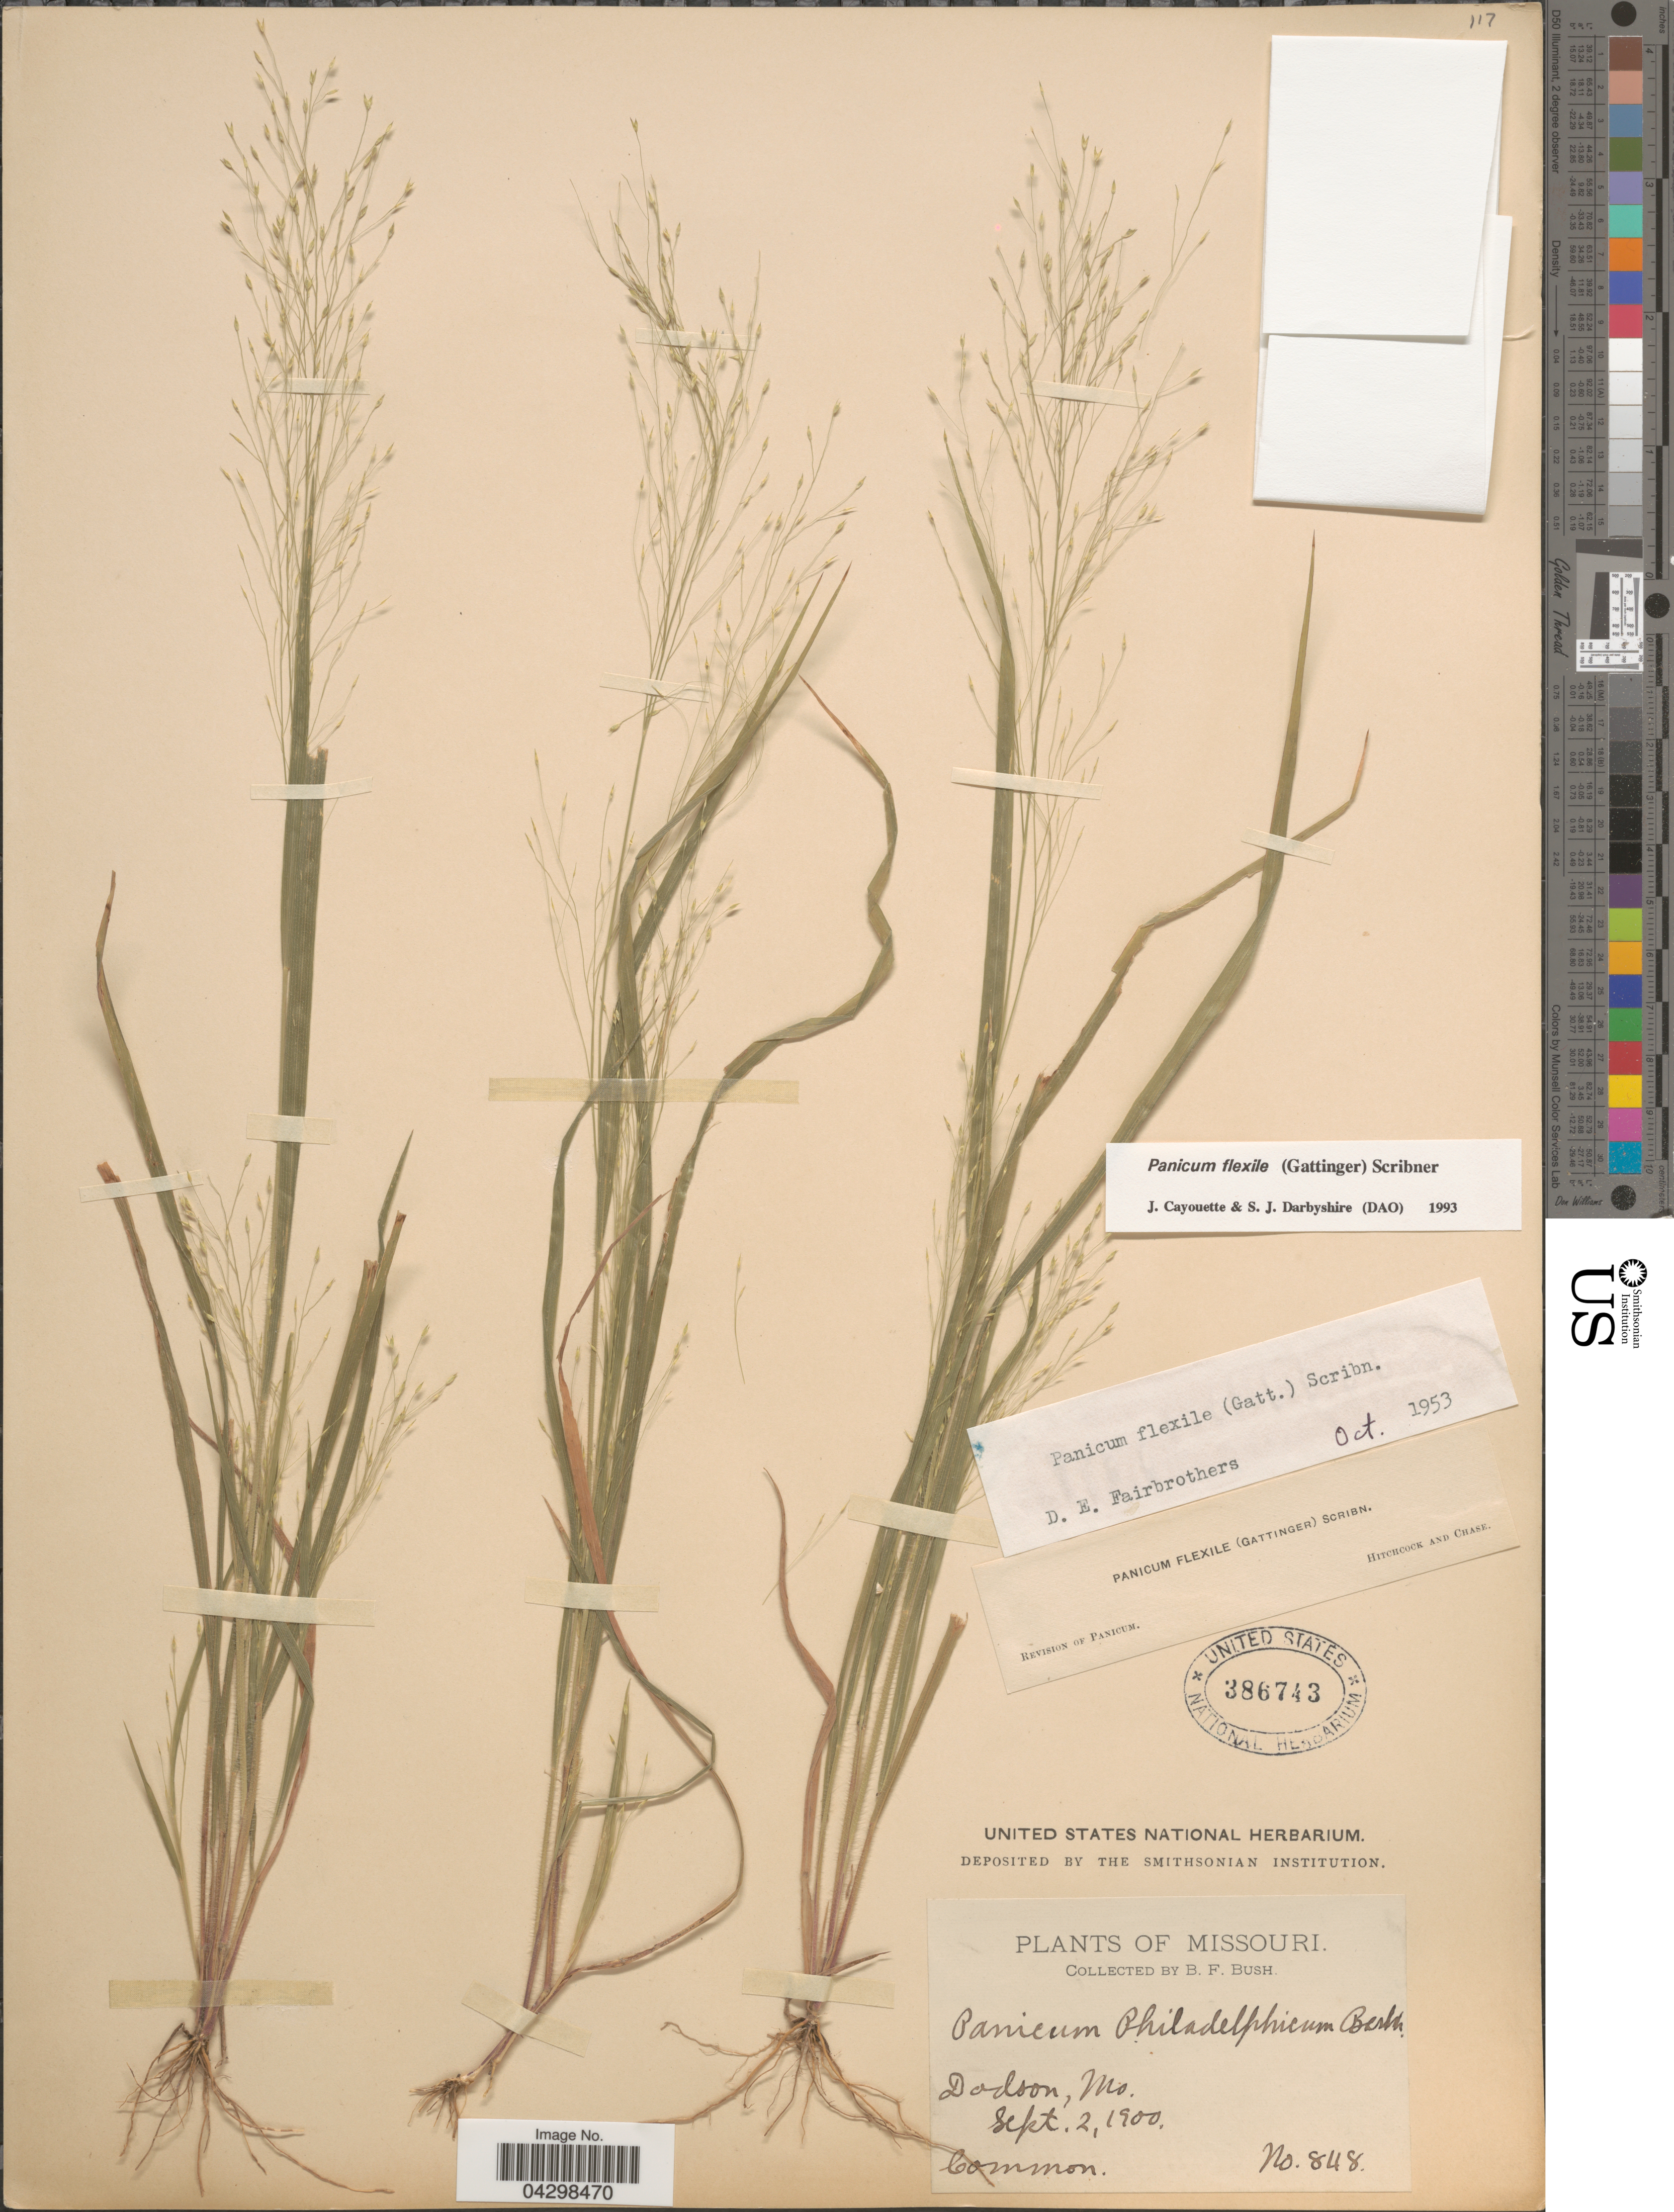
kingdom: Plantae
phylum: Tracheophyta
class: Liliopsida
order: Poales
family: Poaceae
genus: Panicum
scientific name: Panicum flexile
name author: (Gatt.) Scribn.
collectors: B. F. Bush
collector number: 848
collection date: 1900-09-02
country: United States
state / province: Missouri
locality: Dodson.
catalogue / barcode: US 386743